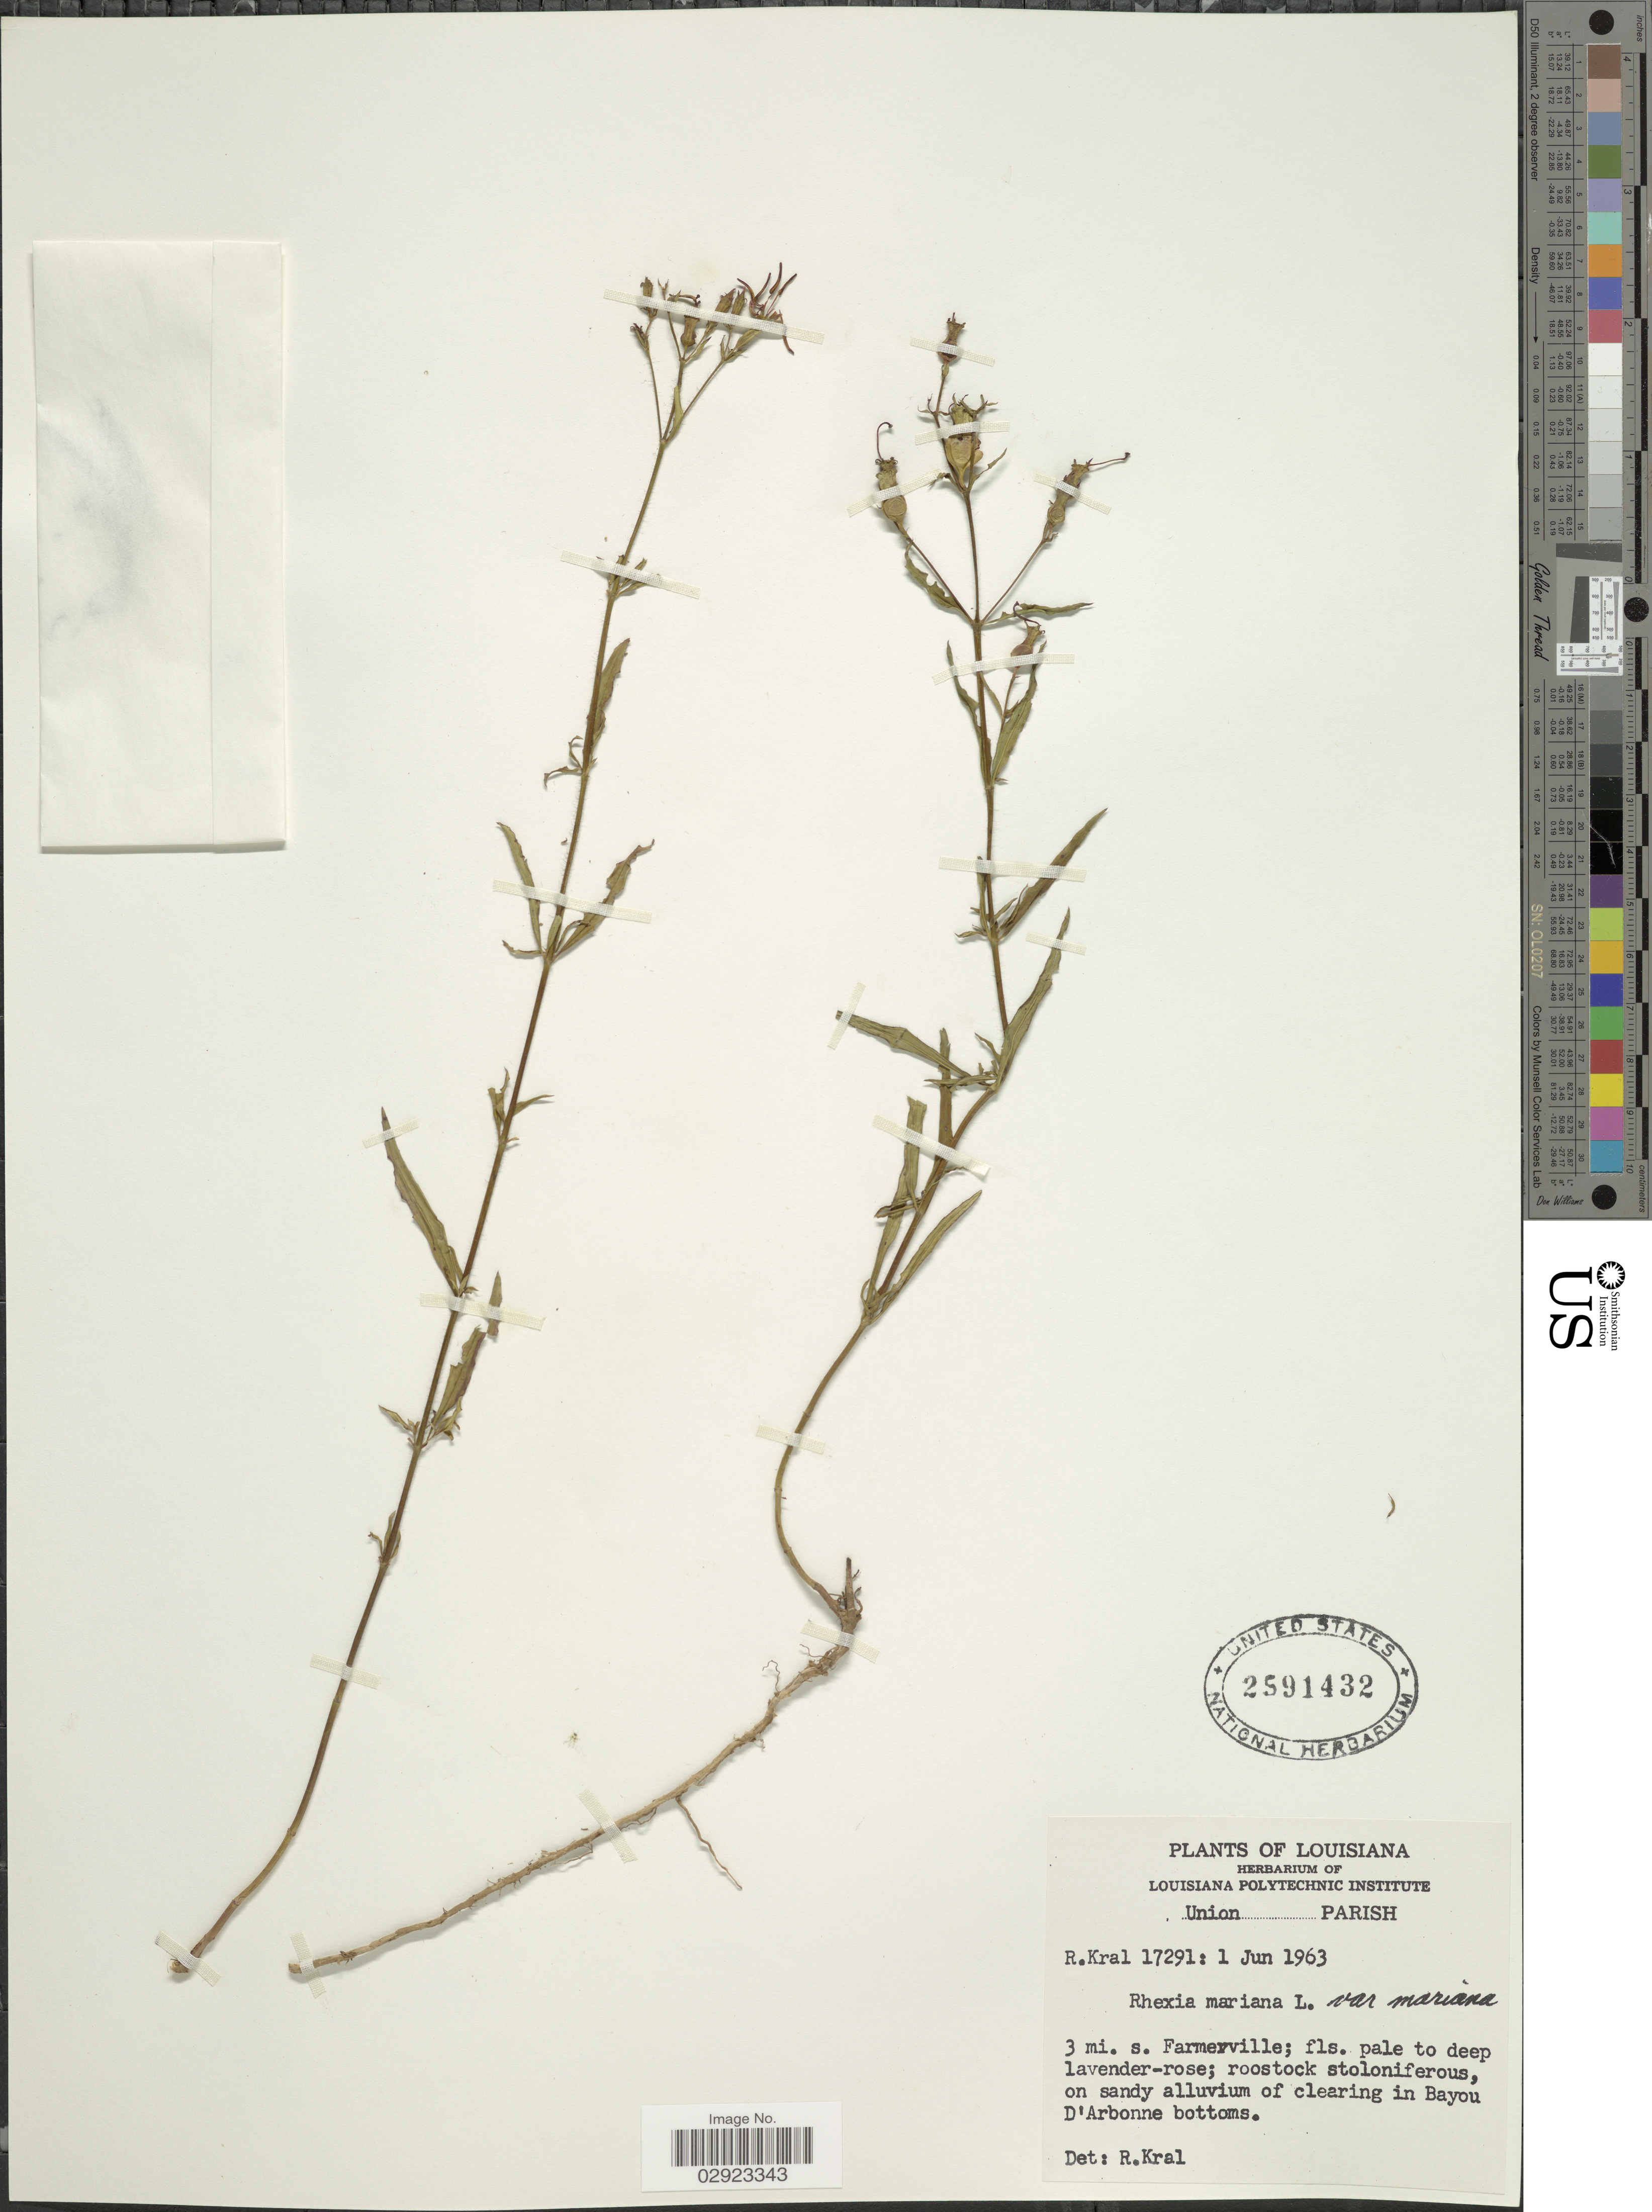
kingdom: Plantae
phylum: Tracheophyta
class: Magnoliopsida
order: Myrtales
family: Melastomataceae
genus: Rhexia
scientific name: Rhexia mariana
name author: L.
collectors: R. Kral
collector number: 17291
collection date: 1963-06-01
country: United States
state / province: Louisiana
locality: Union Parish, 3 mi. s. Farmerville.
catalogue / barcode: US 2591432